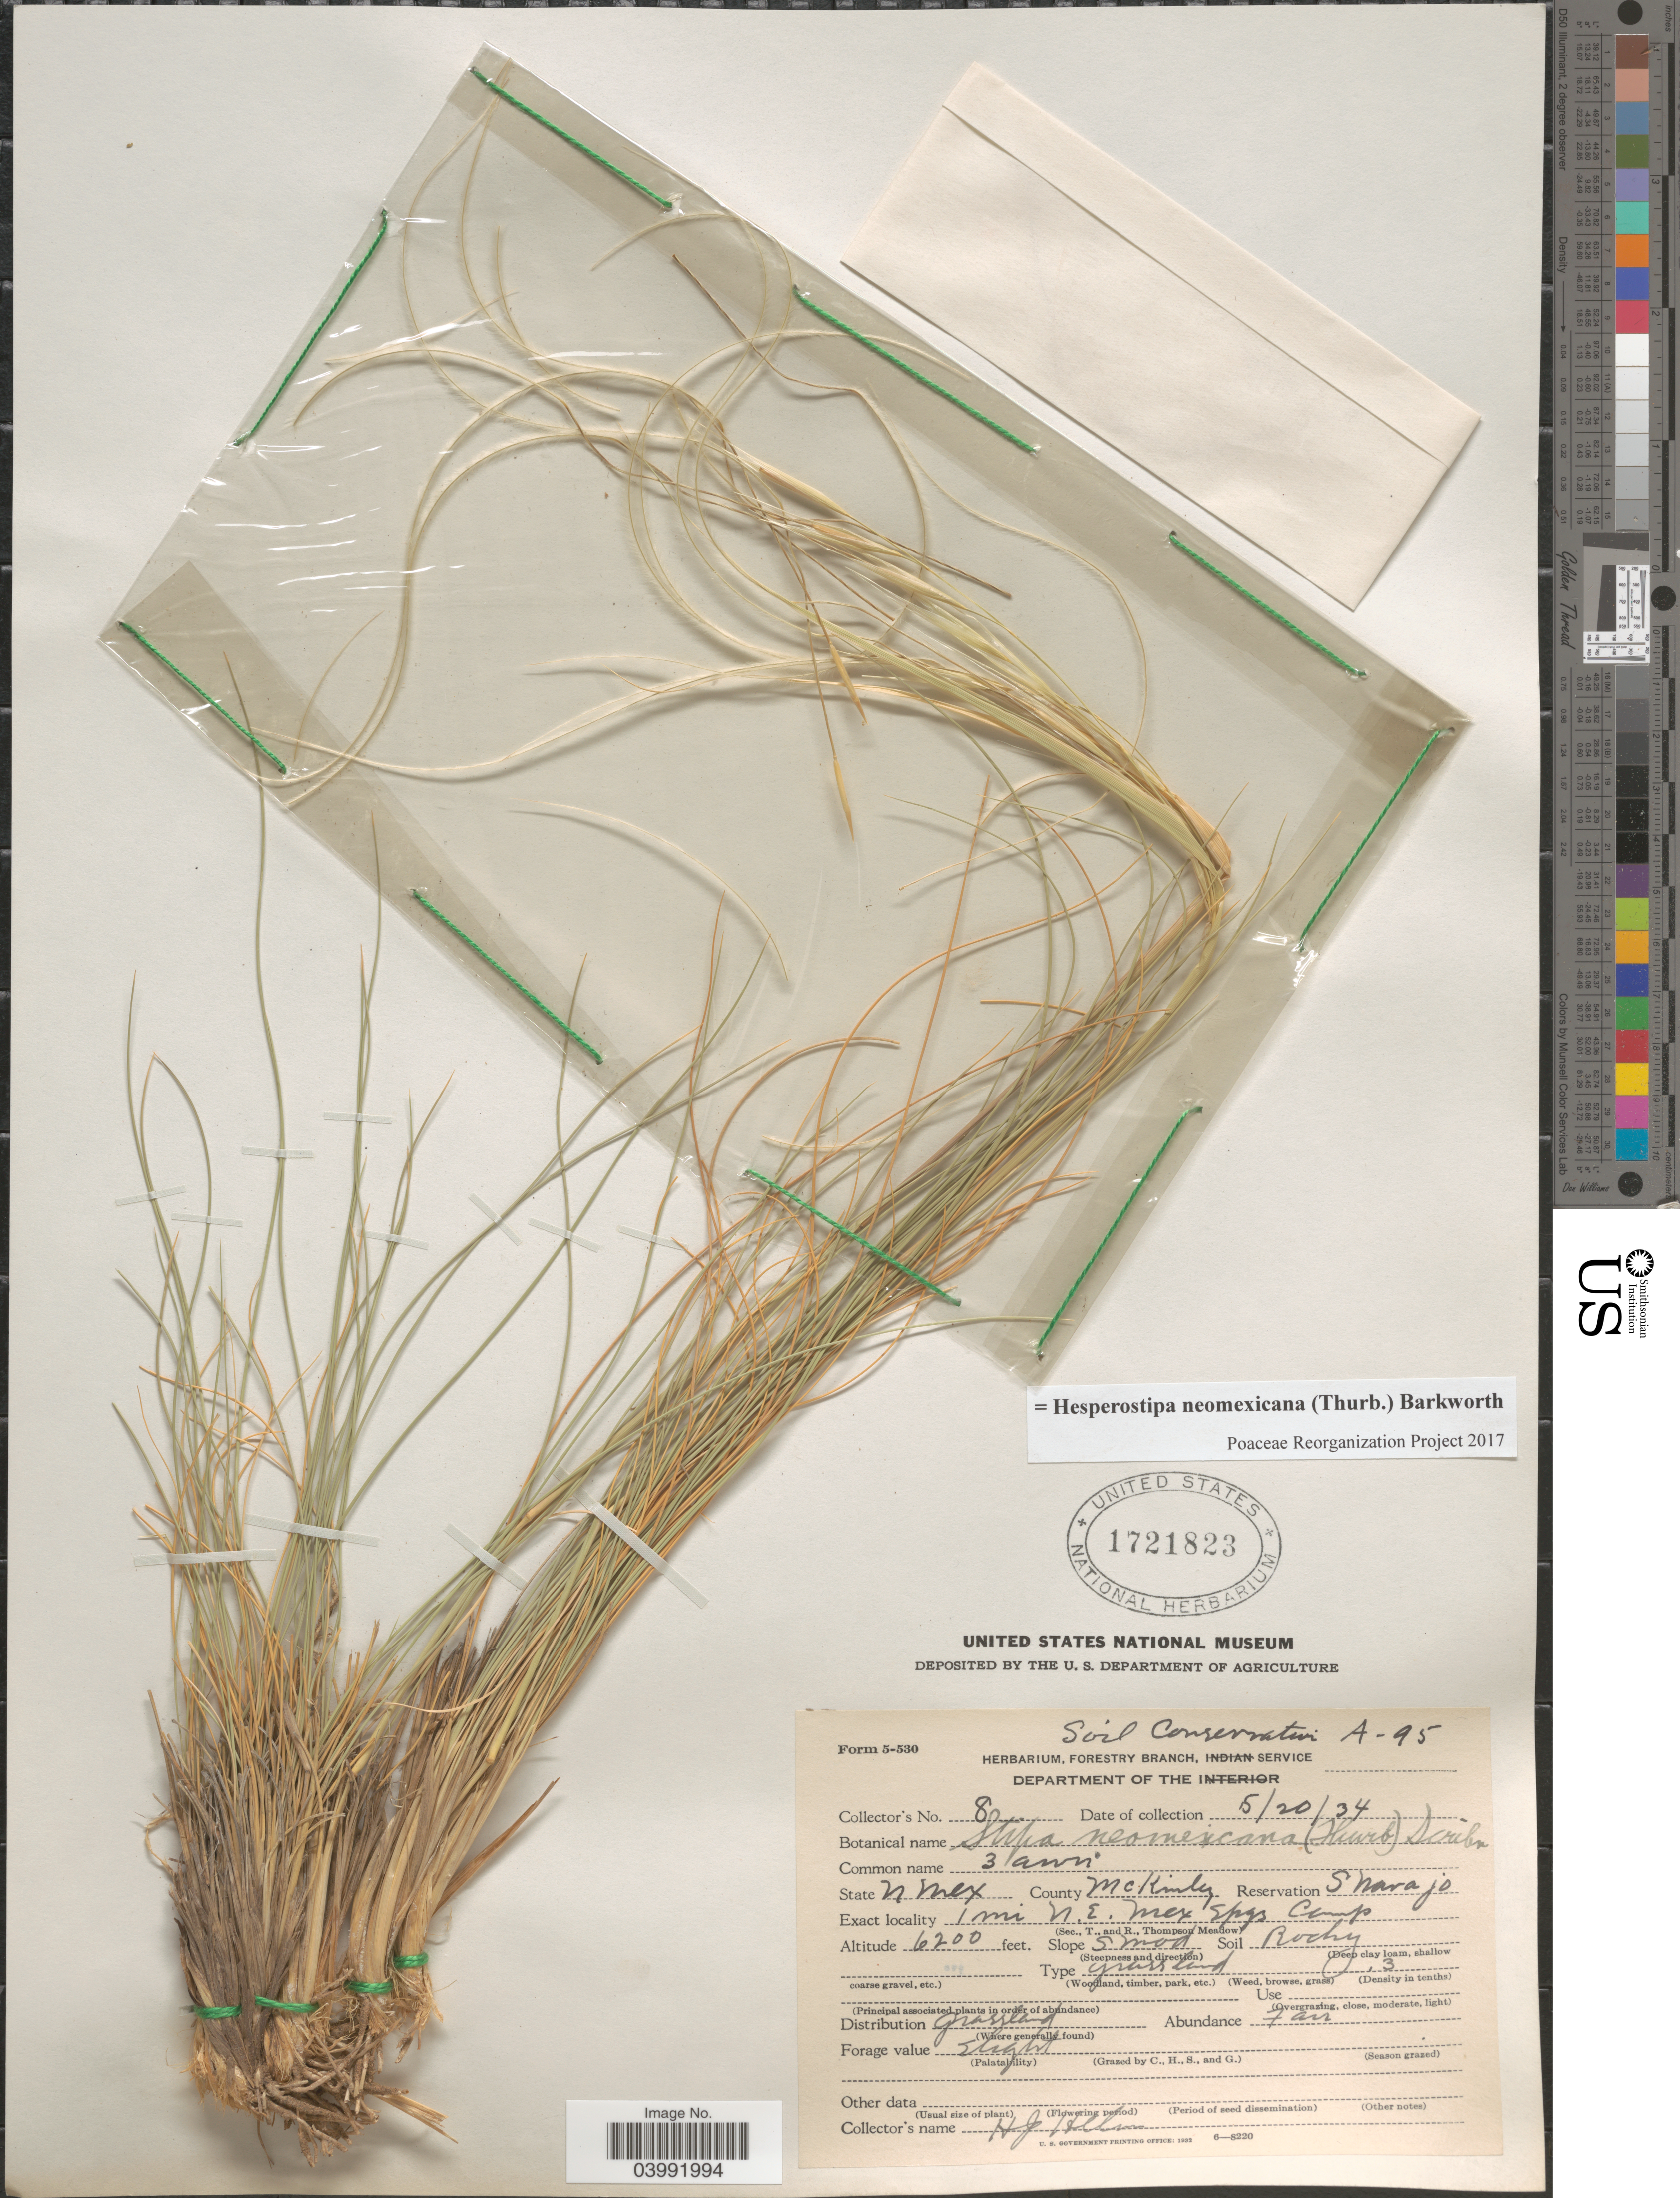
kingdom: Plantae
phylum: Tracheophyta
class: Liliopsida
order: Poales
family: Poaceae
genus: Hesperostipa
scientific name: Hesperostipa neomexicana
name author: (Thurb.) Barkworth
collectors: H. Helm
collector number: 8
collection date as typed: Transcribed d/m/y: 20/5/34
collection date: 1934-05-20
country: United States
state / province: New Mexico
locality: County McKinley. Reservation S Navajo, 1 mi N. E. Mex Spgs Camp.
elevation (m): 1890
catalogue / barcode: US 1721823